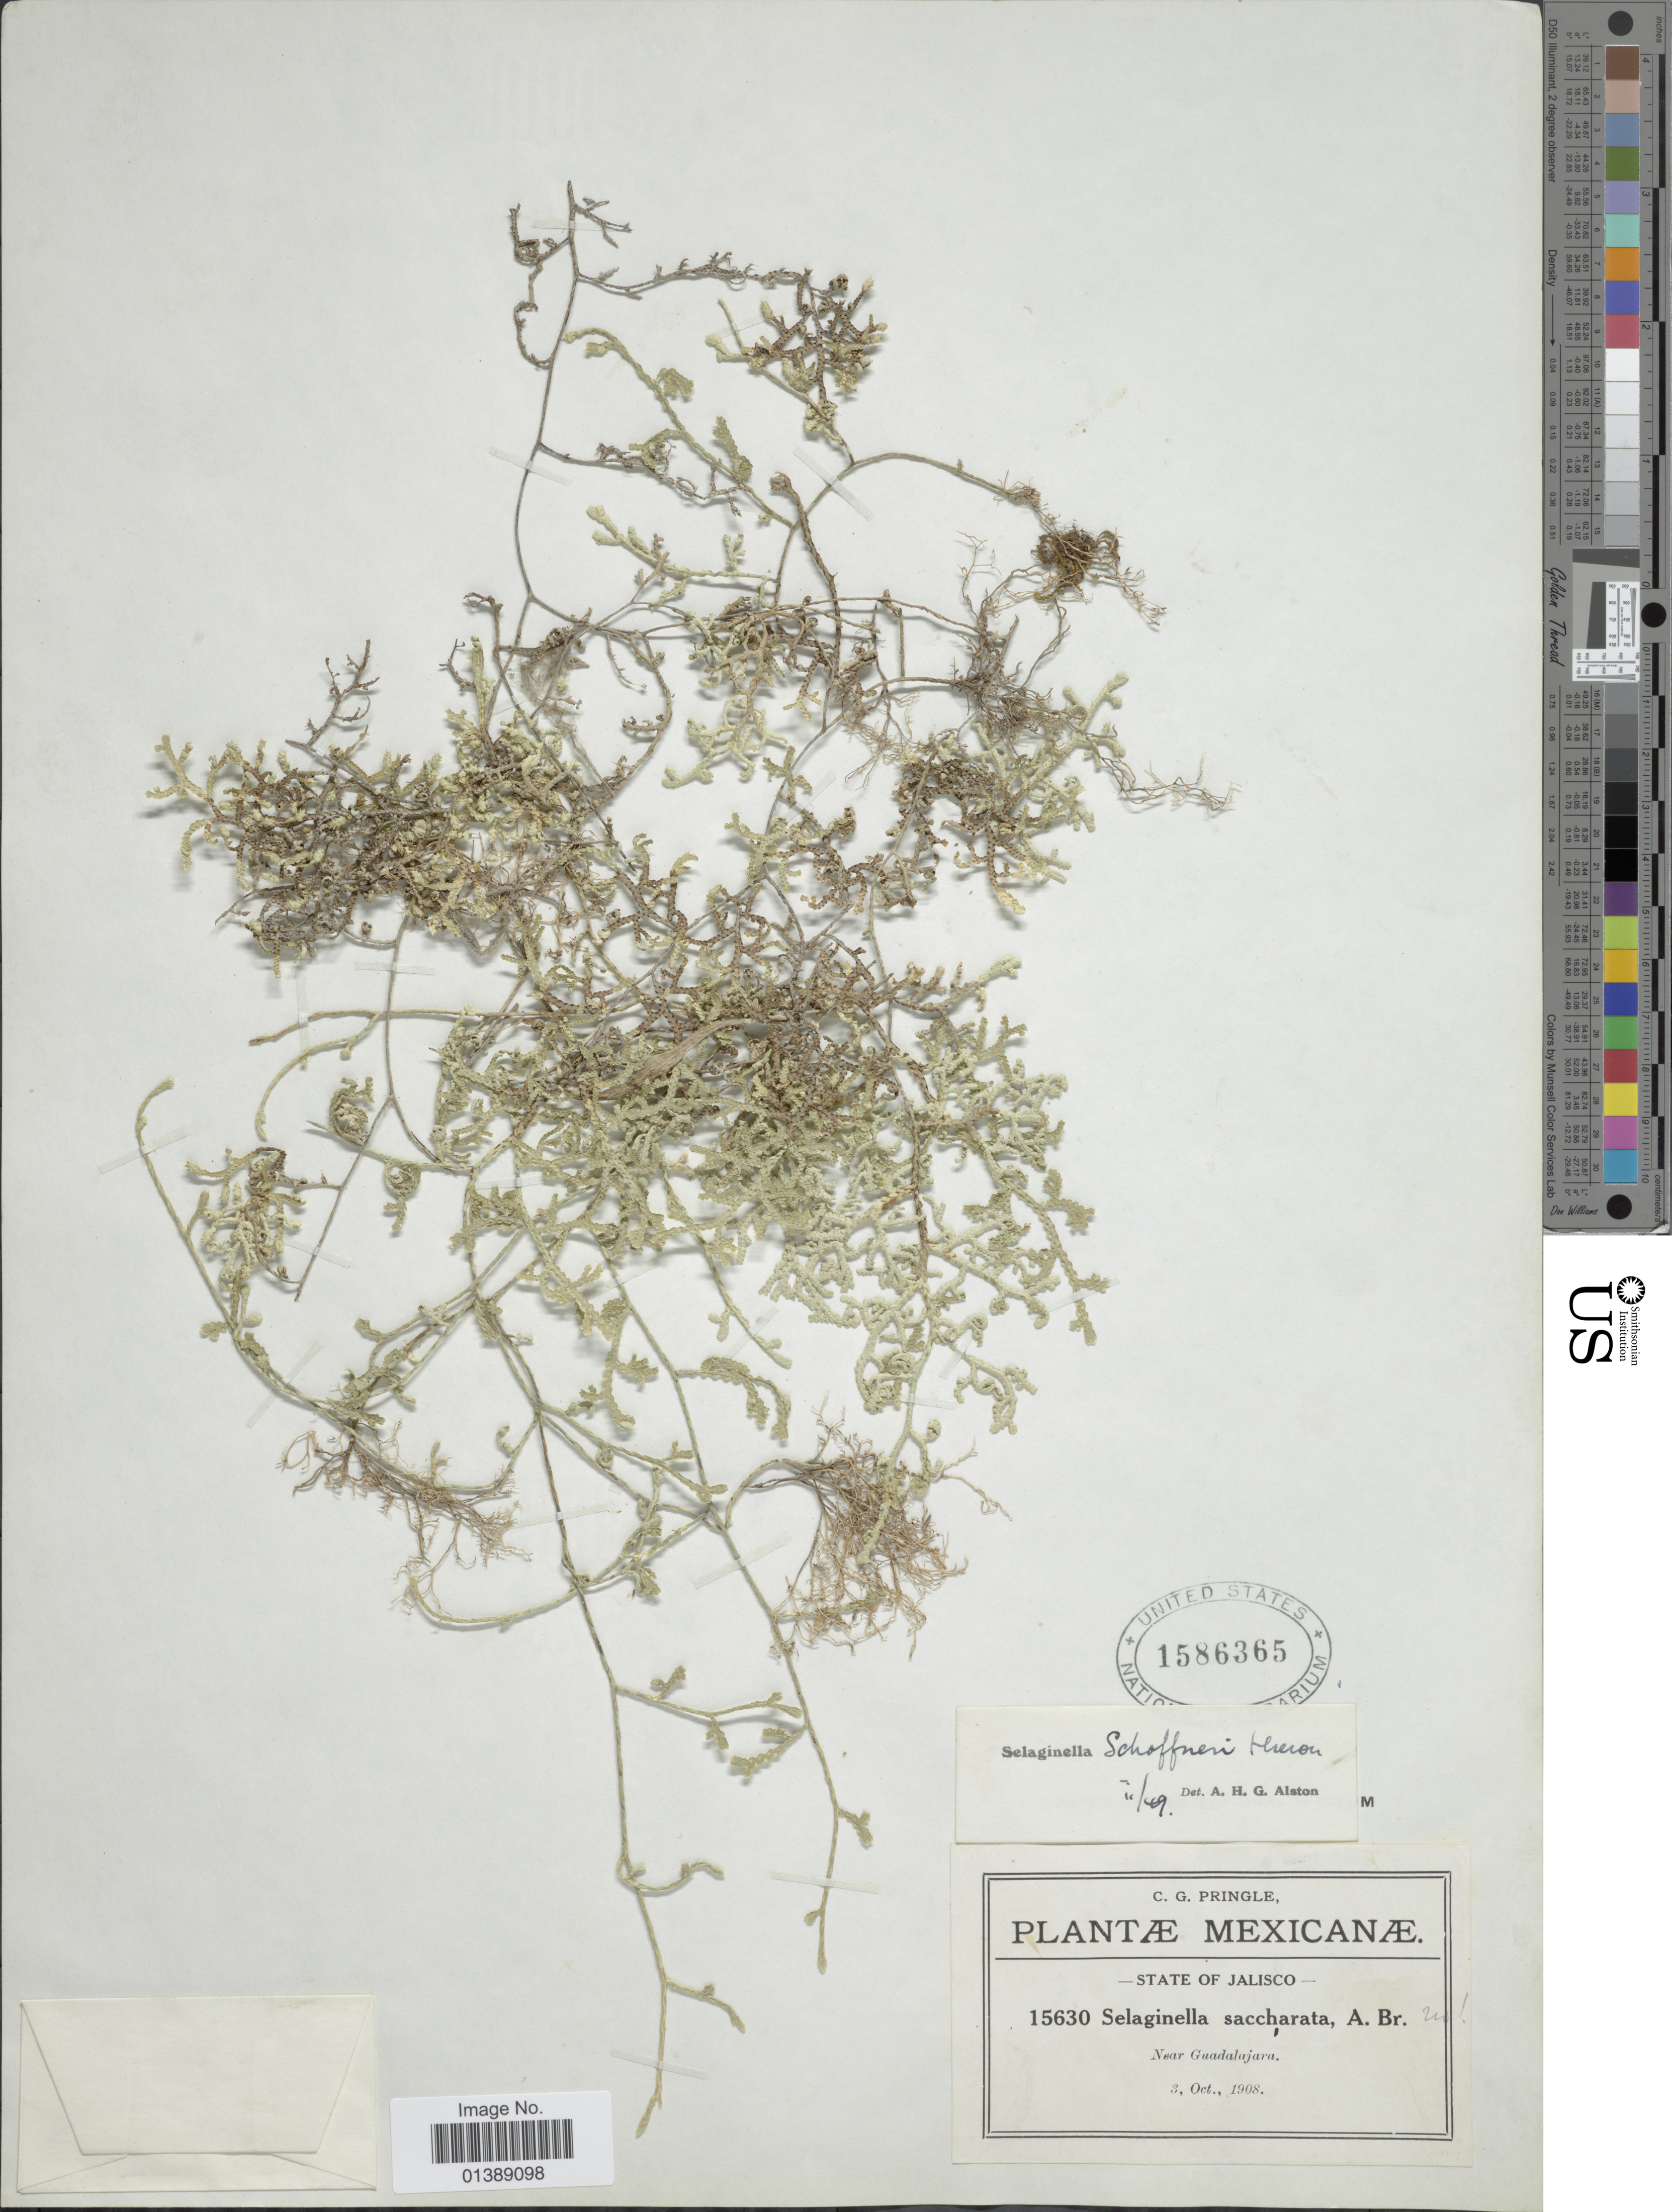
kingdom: Plantae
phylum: Tracheophyta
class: Lycopodiopsida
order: Selaginellales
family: Selaginellaceae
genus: Selaginella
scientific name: Selaginella schaffneri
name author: Hieron.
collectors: C. G. Pringle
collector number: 15630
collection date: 1908-10-03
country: Mexico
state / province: Jalisco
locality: Near Guadalajara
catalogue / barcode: US 1586365